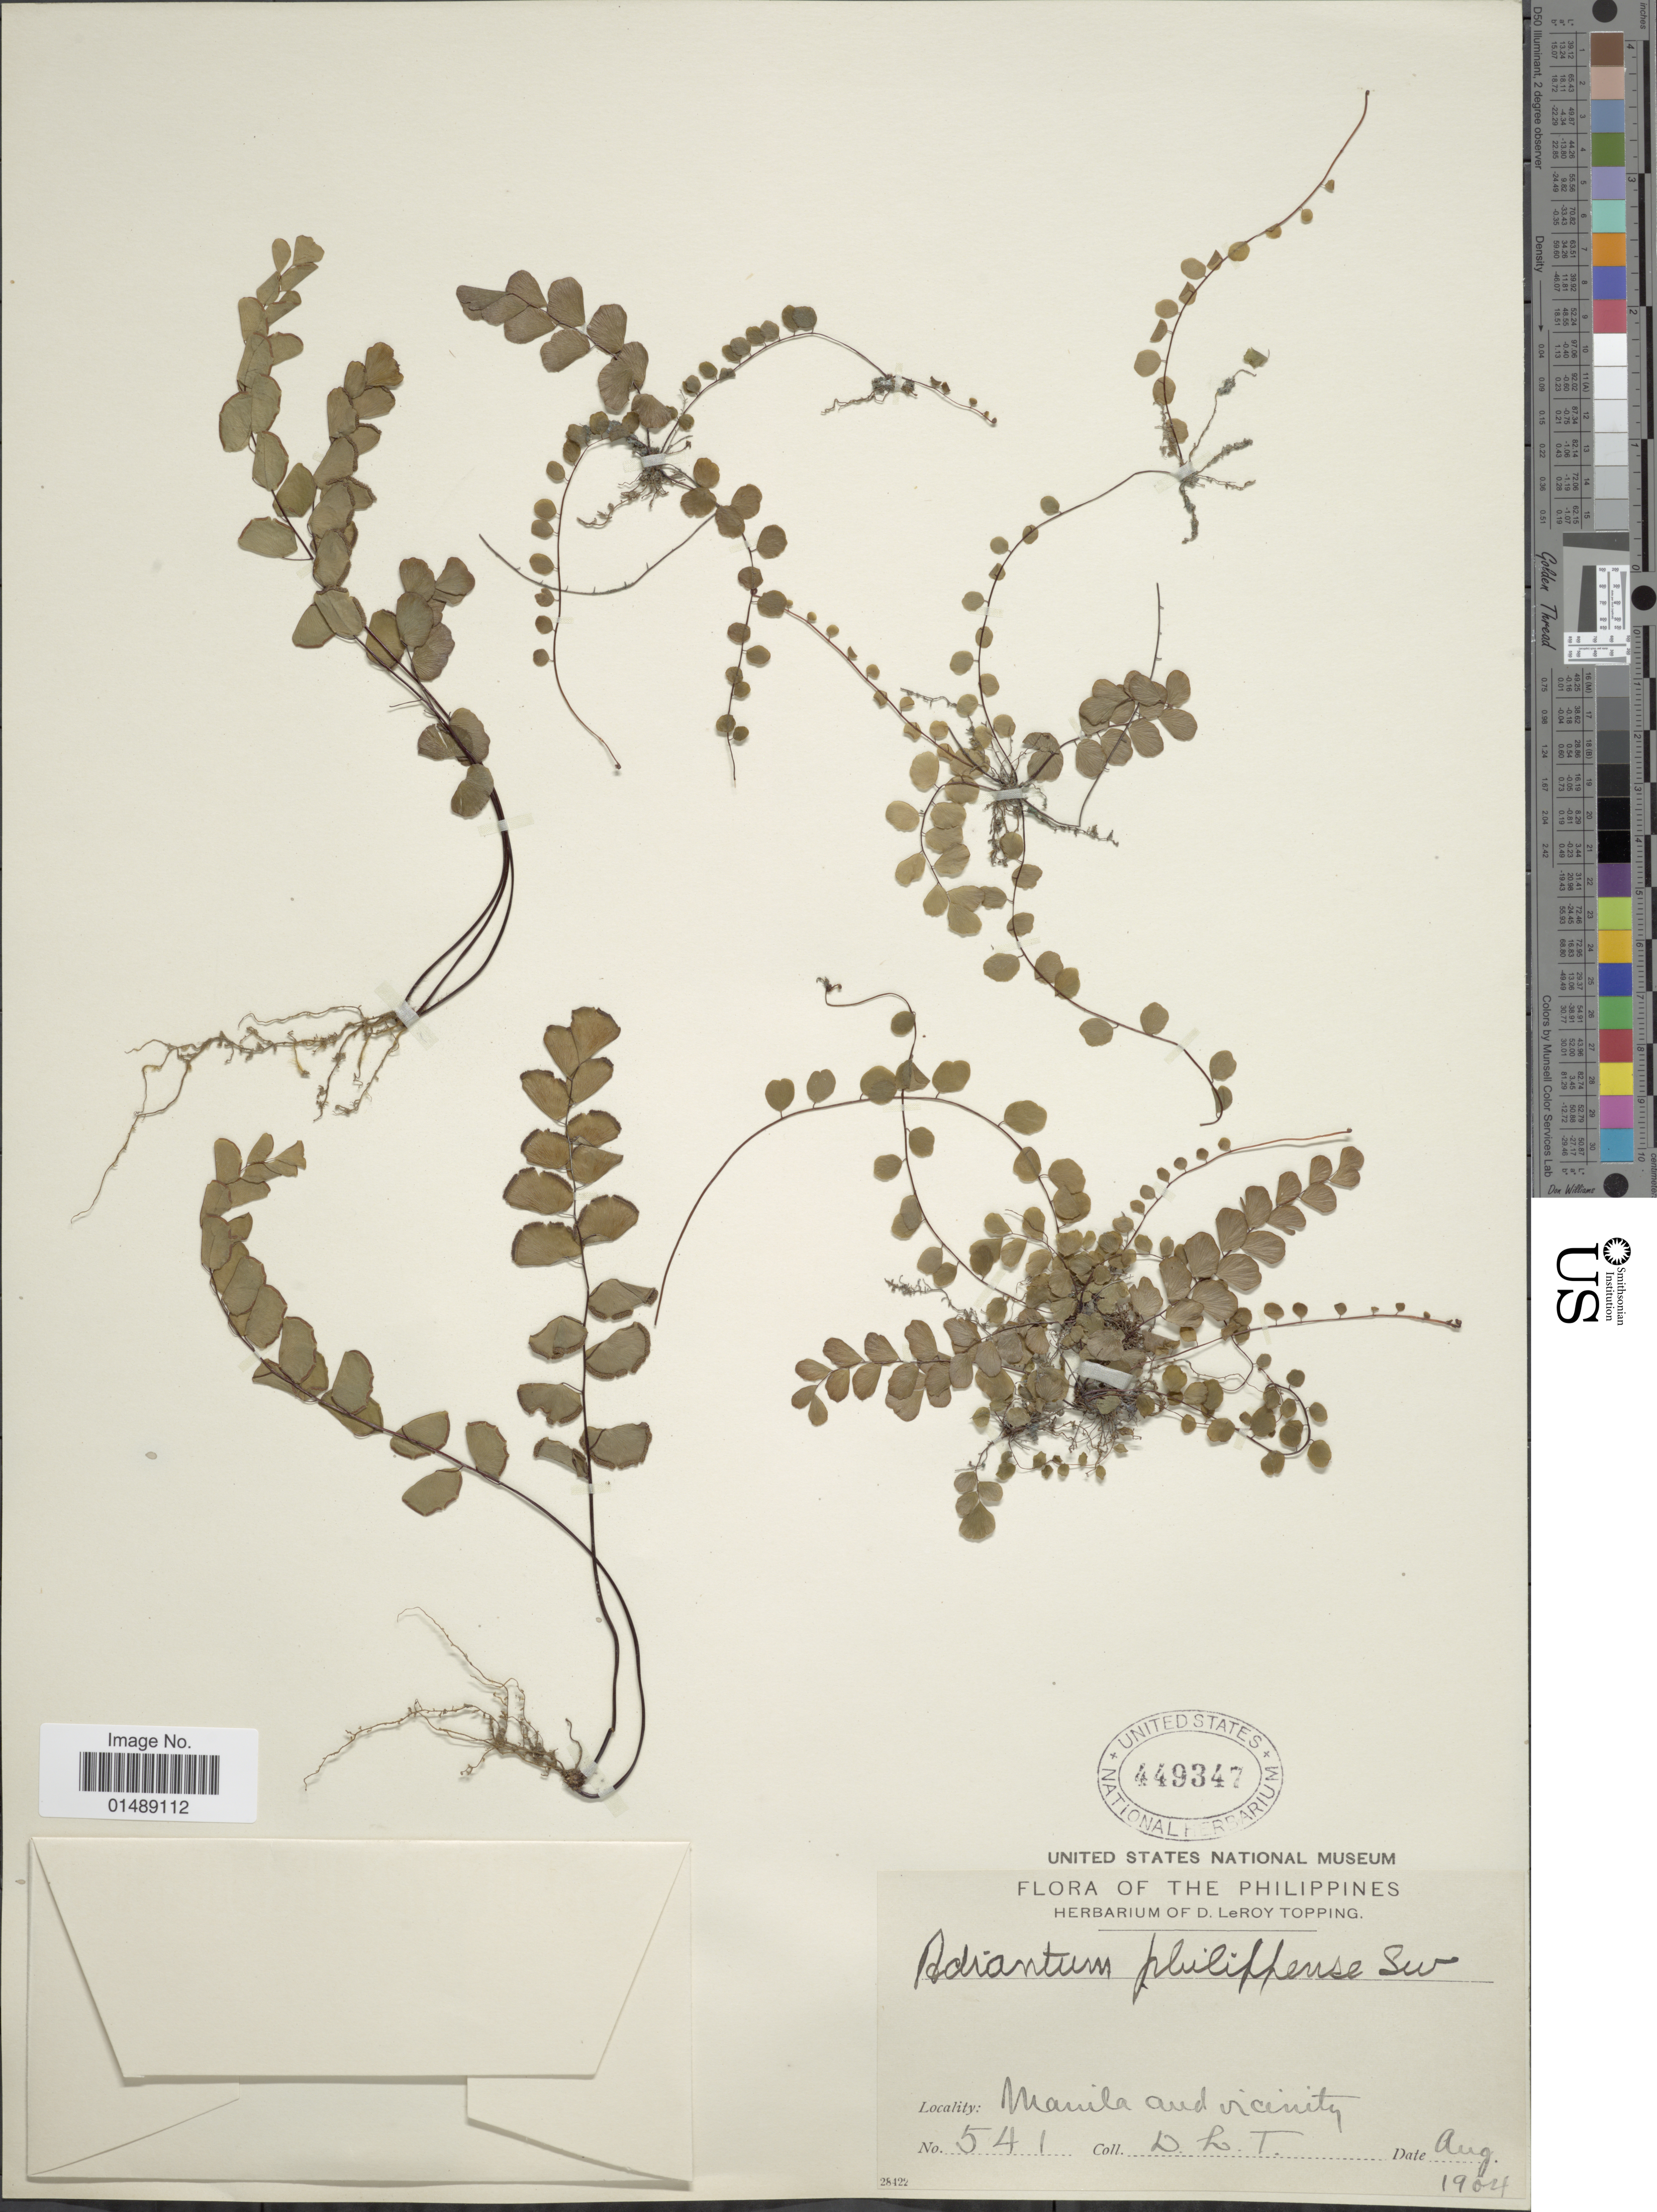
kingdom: Plantae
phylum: Tracheophyta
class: Polypodiopsida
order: Polypodiales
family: Pteridaceae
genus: Adiantum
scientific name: Adiantum philippense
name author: L.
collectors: D. L. Topping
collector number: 541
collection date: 1904-08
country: Philippines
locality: Manila and vicinity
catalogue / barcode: US 449347